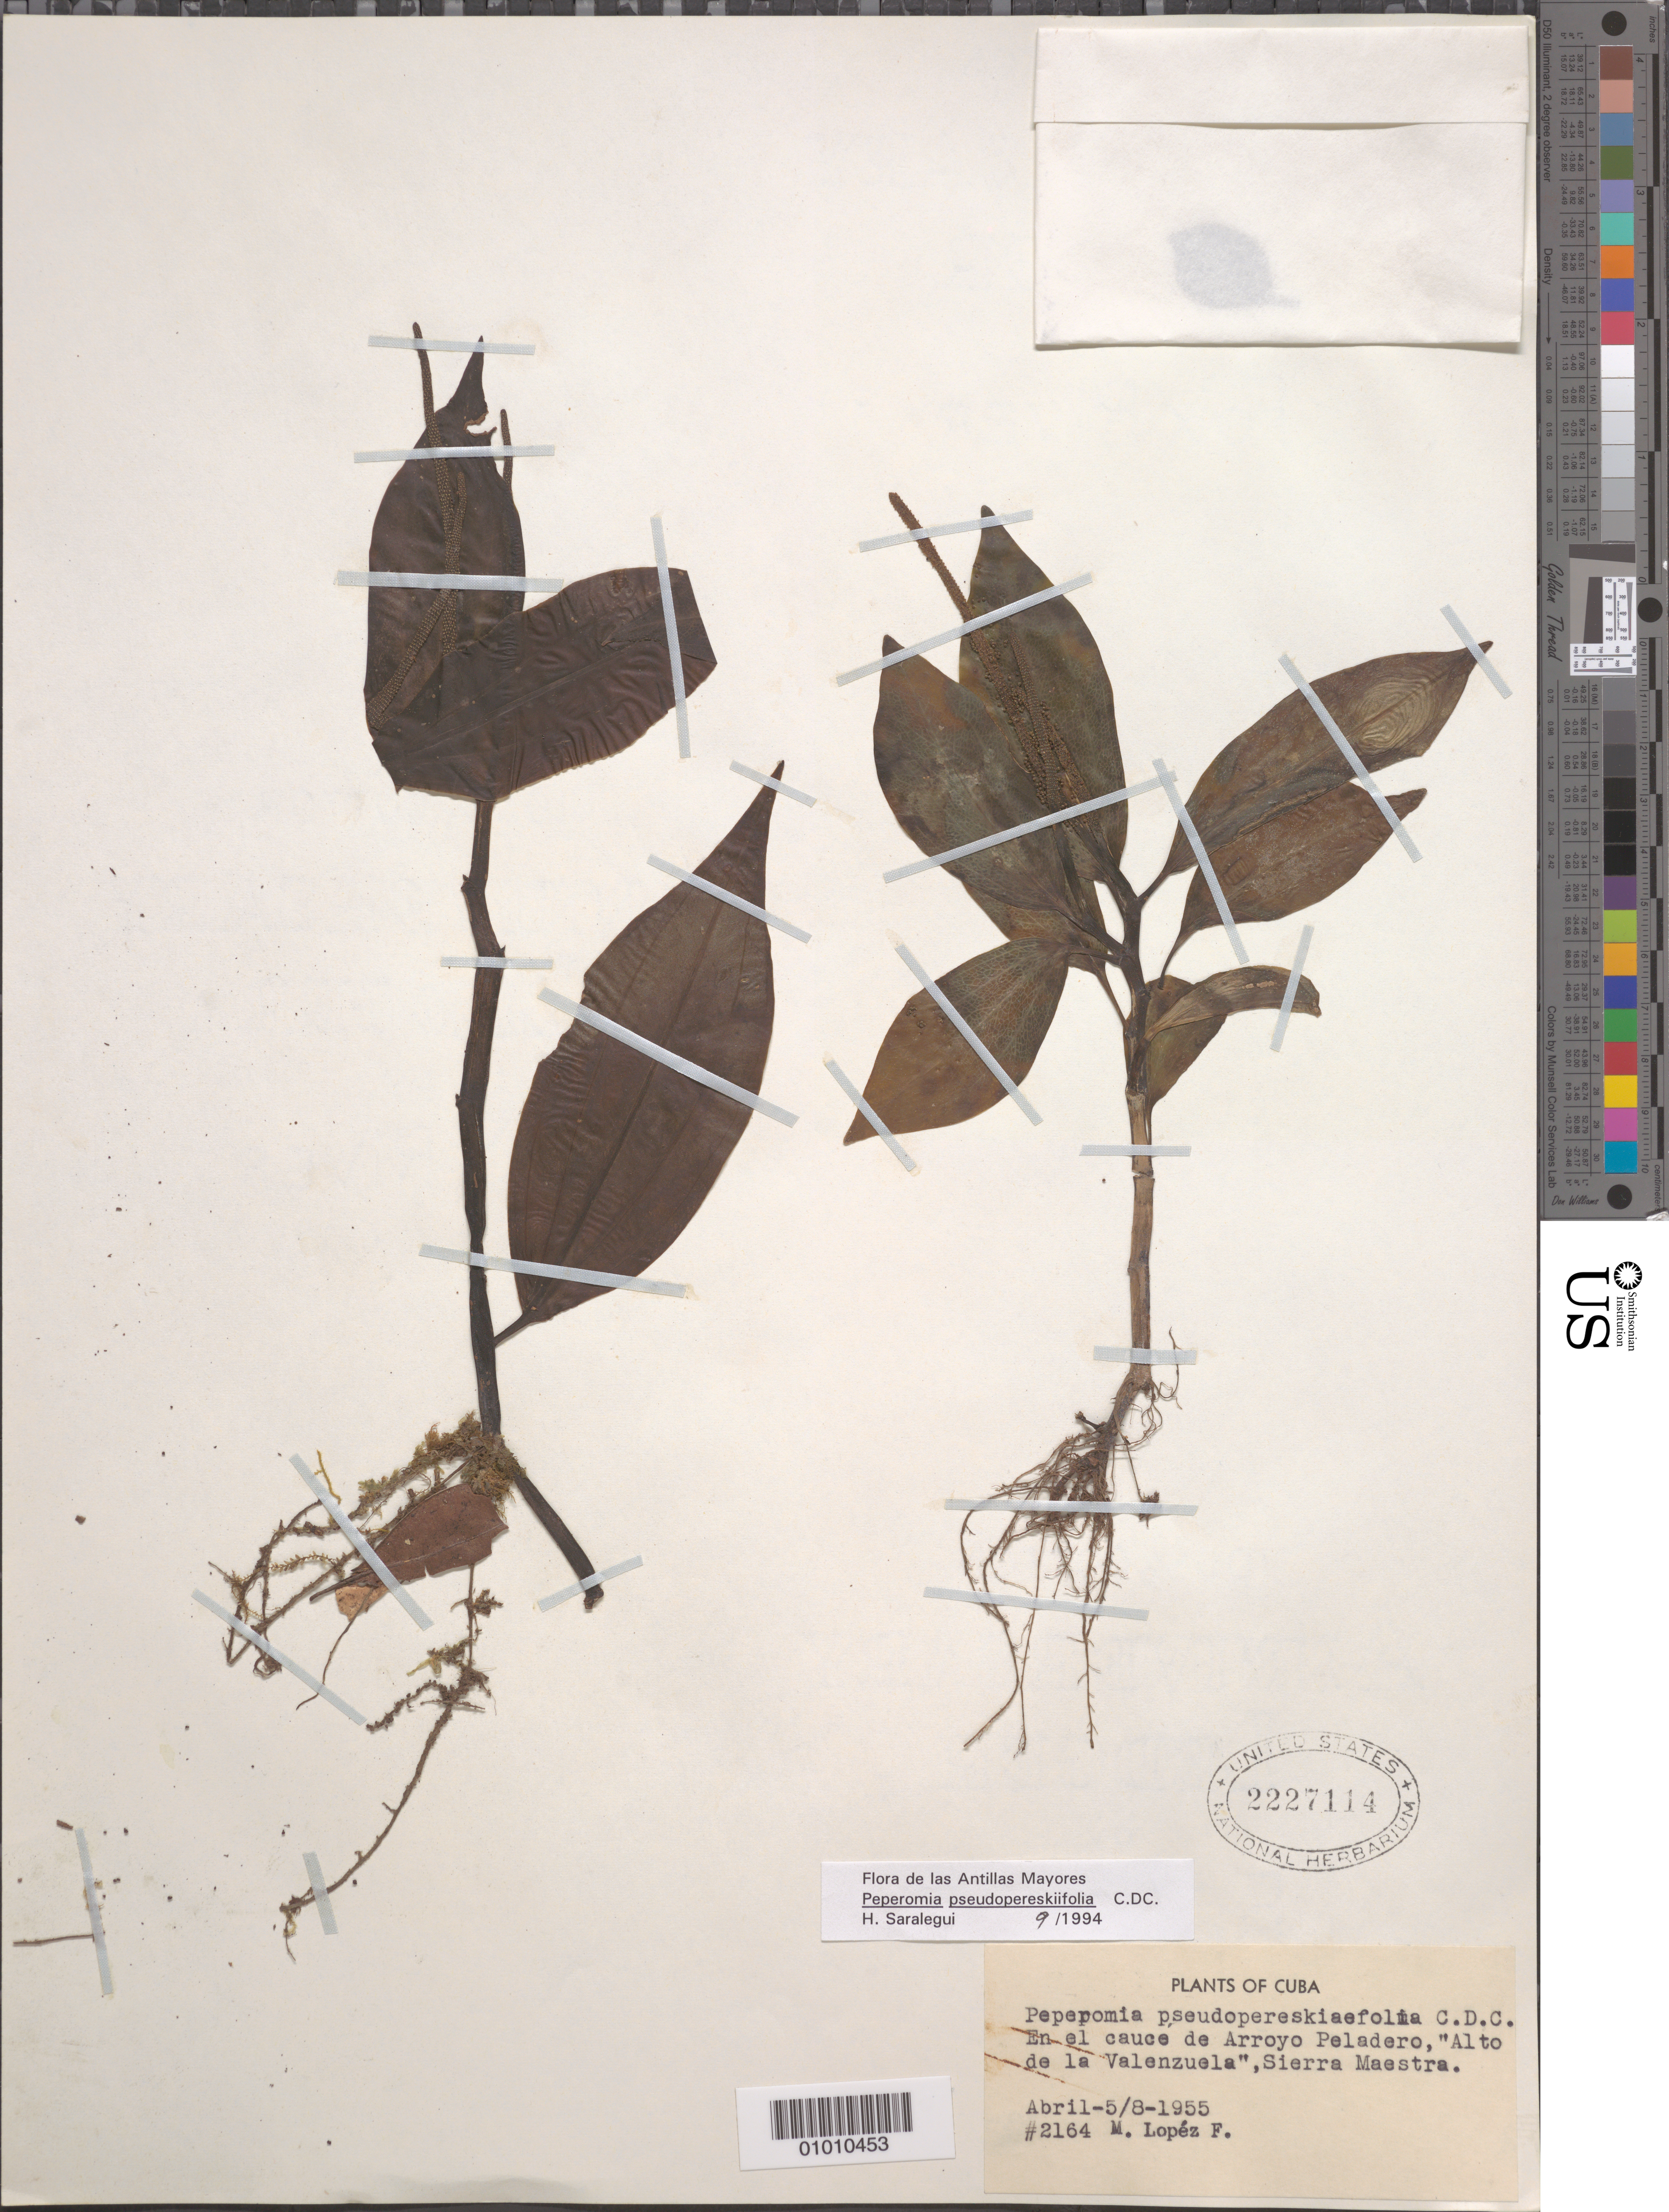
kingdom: Plantae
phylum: Tracheophyta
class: Magnoliopsida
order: Piperales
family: Piperaceae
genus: Peperomia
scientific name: Peperomia pereskiifolia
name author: (Jacq.) Kunth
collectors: M. López Figueiras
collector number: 2164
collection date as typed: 05 Apr 1955 to 08 Apr 1955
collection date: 1955-04-05/1955-04-08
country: Cuba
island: Cuba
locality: Sierra Maestra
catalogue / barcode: US 2227114